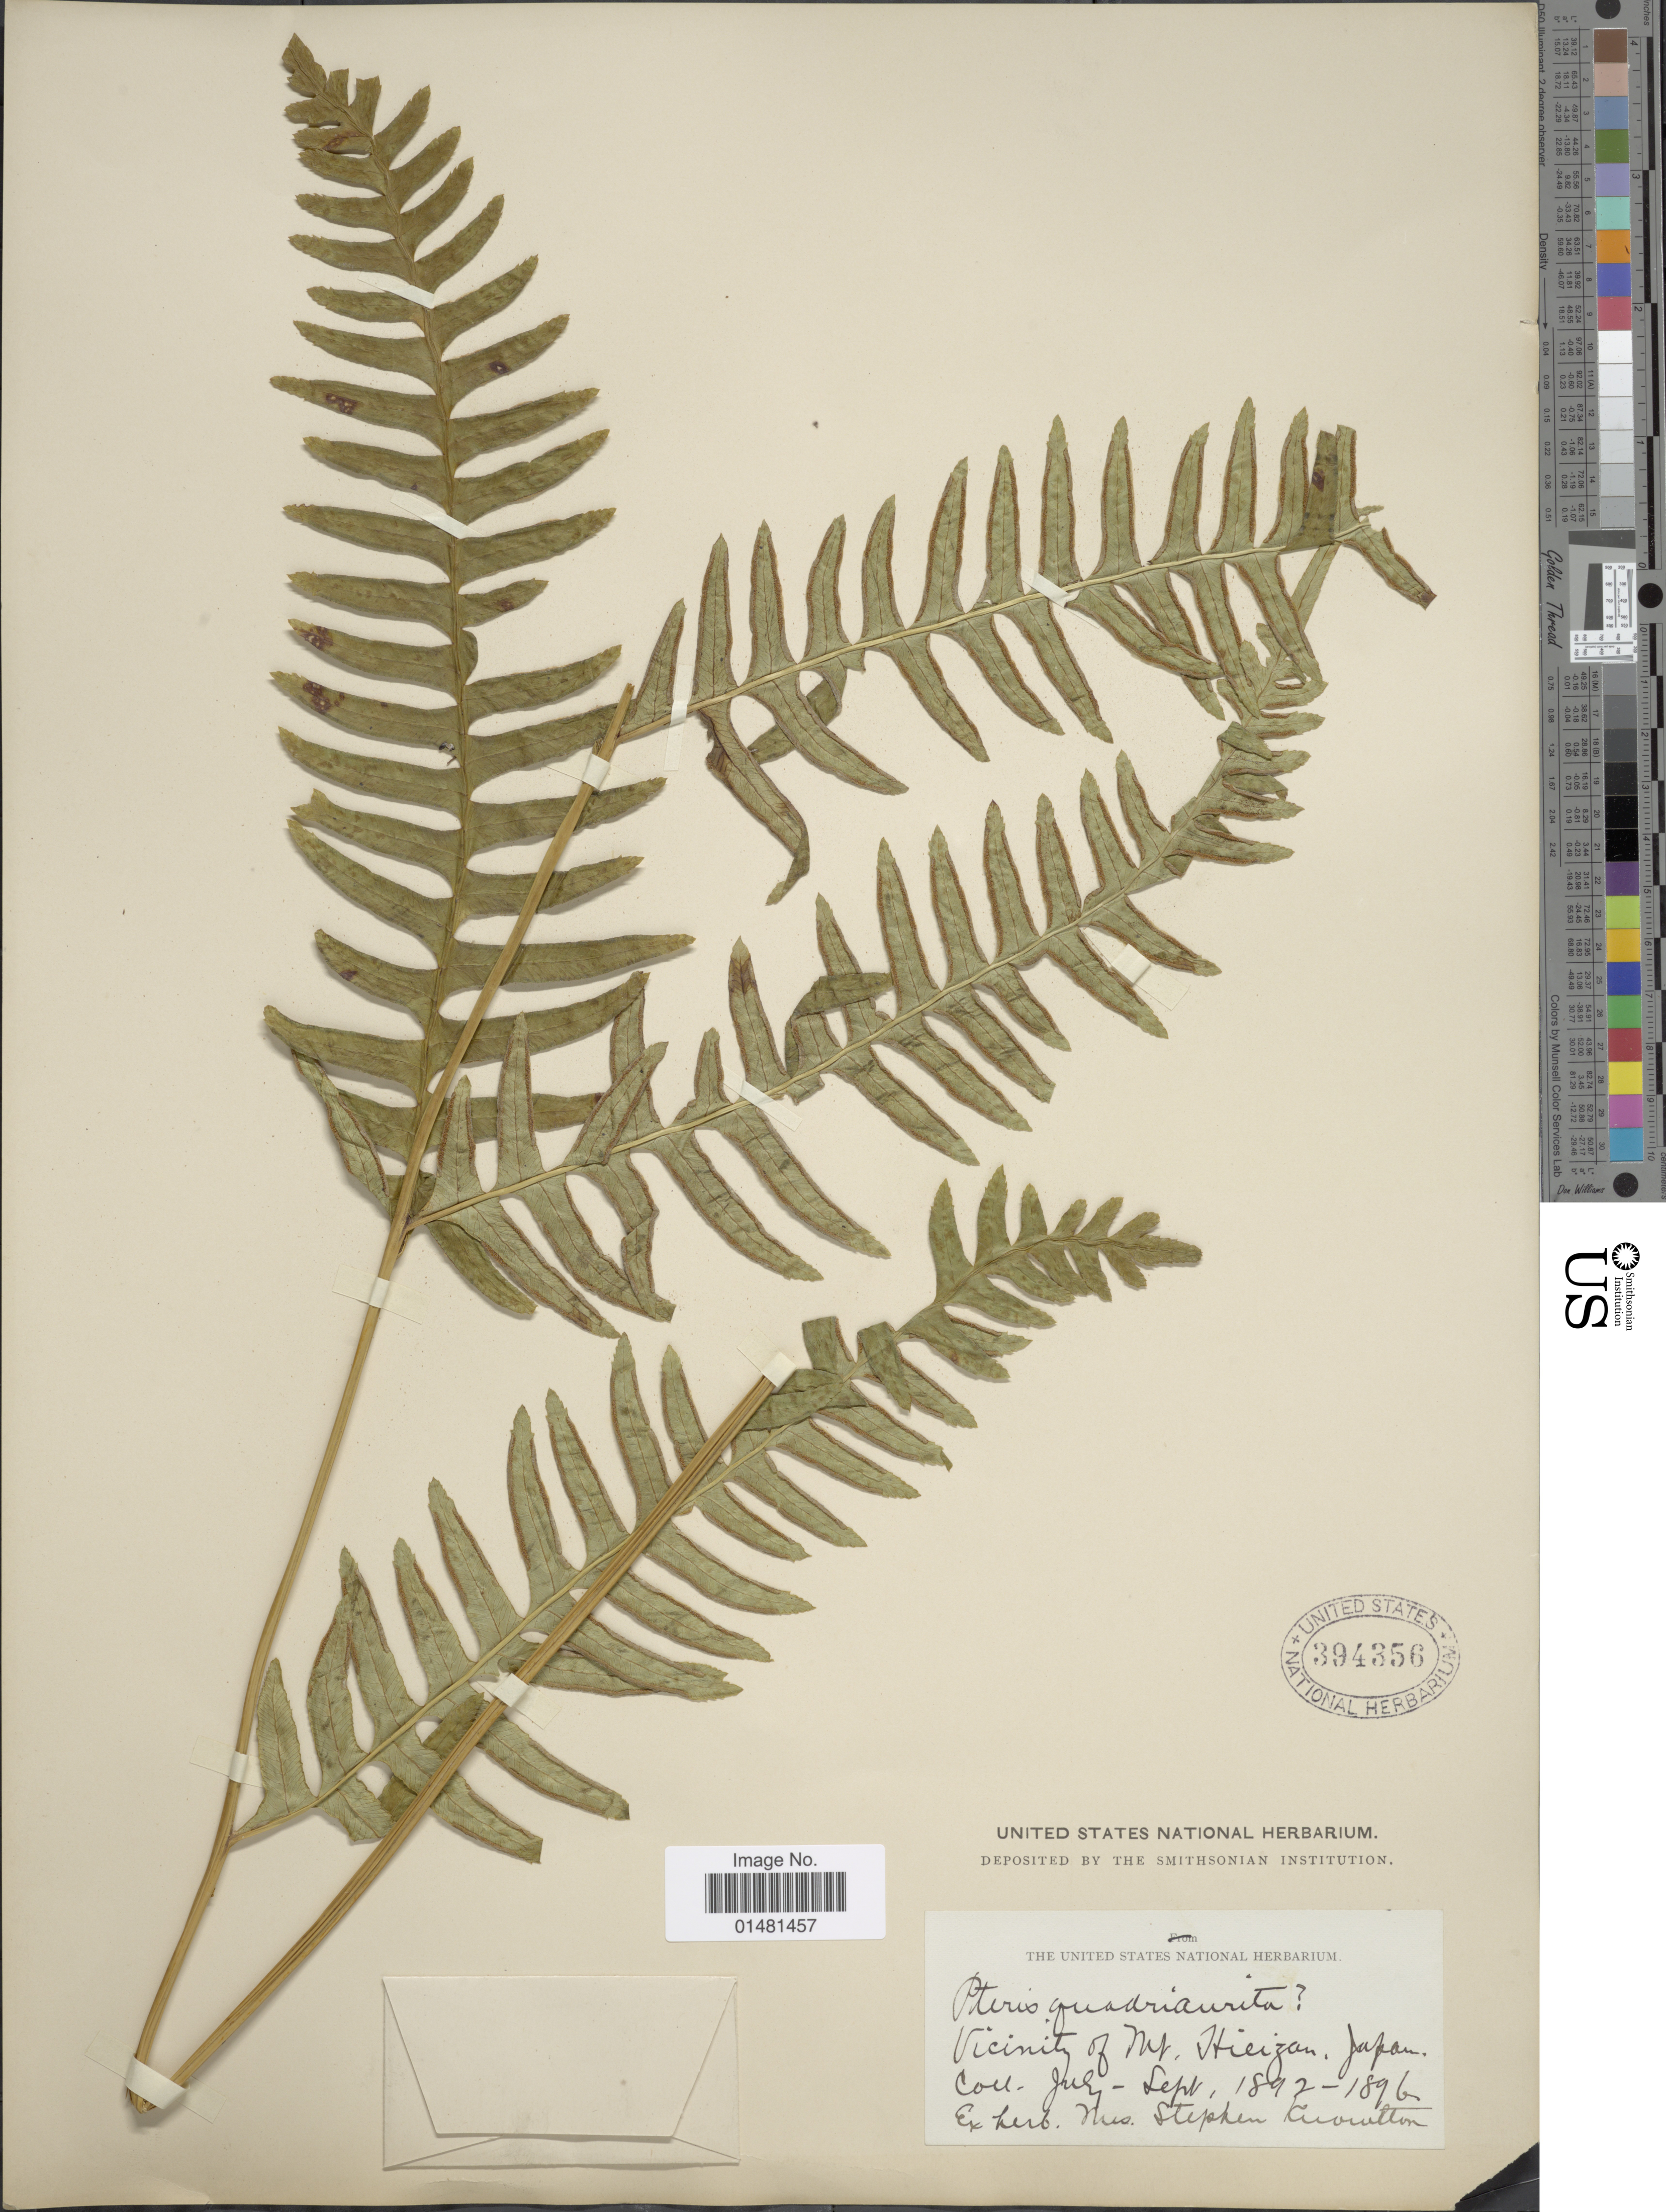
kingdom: Plantae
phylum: Tracheophyta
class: Polypodiopsida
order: Polypodiales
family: Pteridaceae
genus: Pteris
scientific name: Pteris sp.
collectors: ex Herb. Mrs. Stephen Knowlton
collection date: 1892-07/1896-09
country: Japan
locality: Vicinity of Mt Hieizan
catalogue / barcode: US 394356